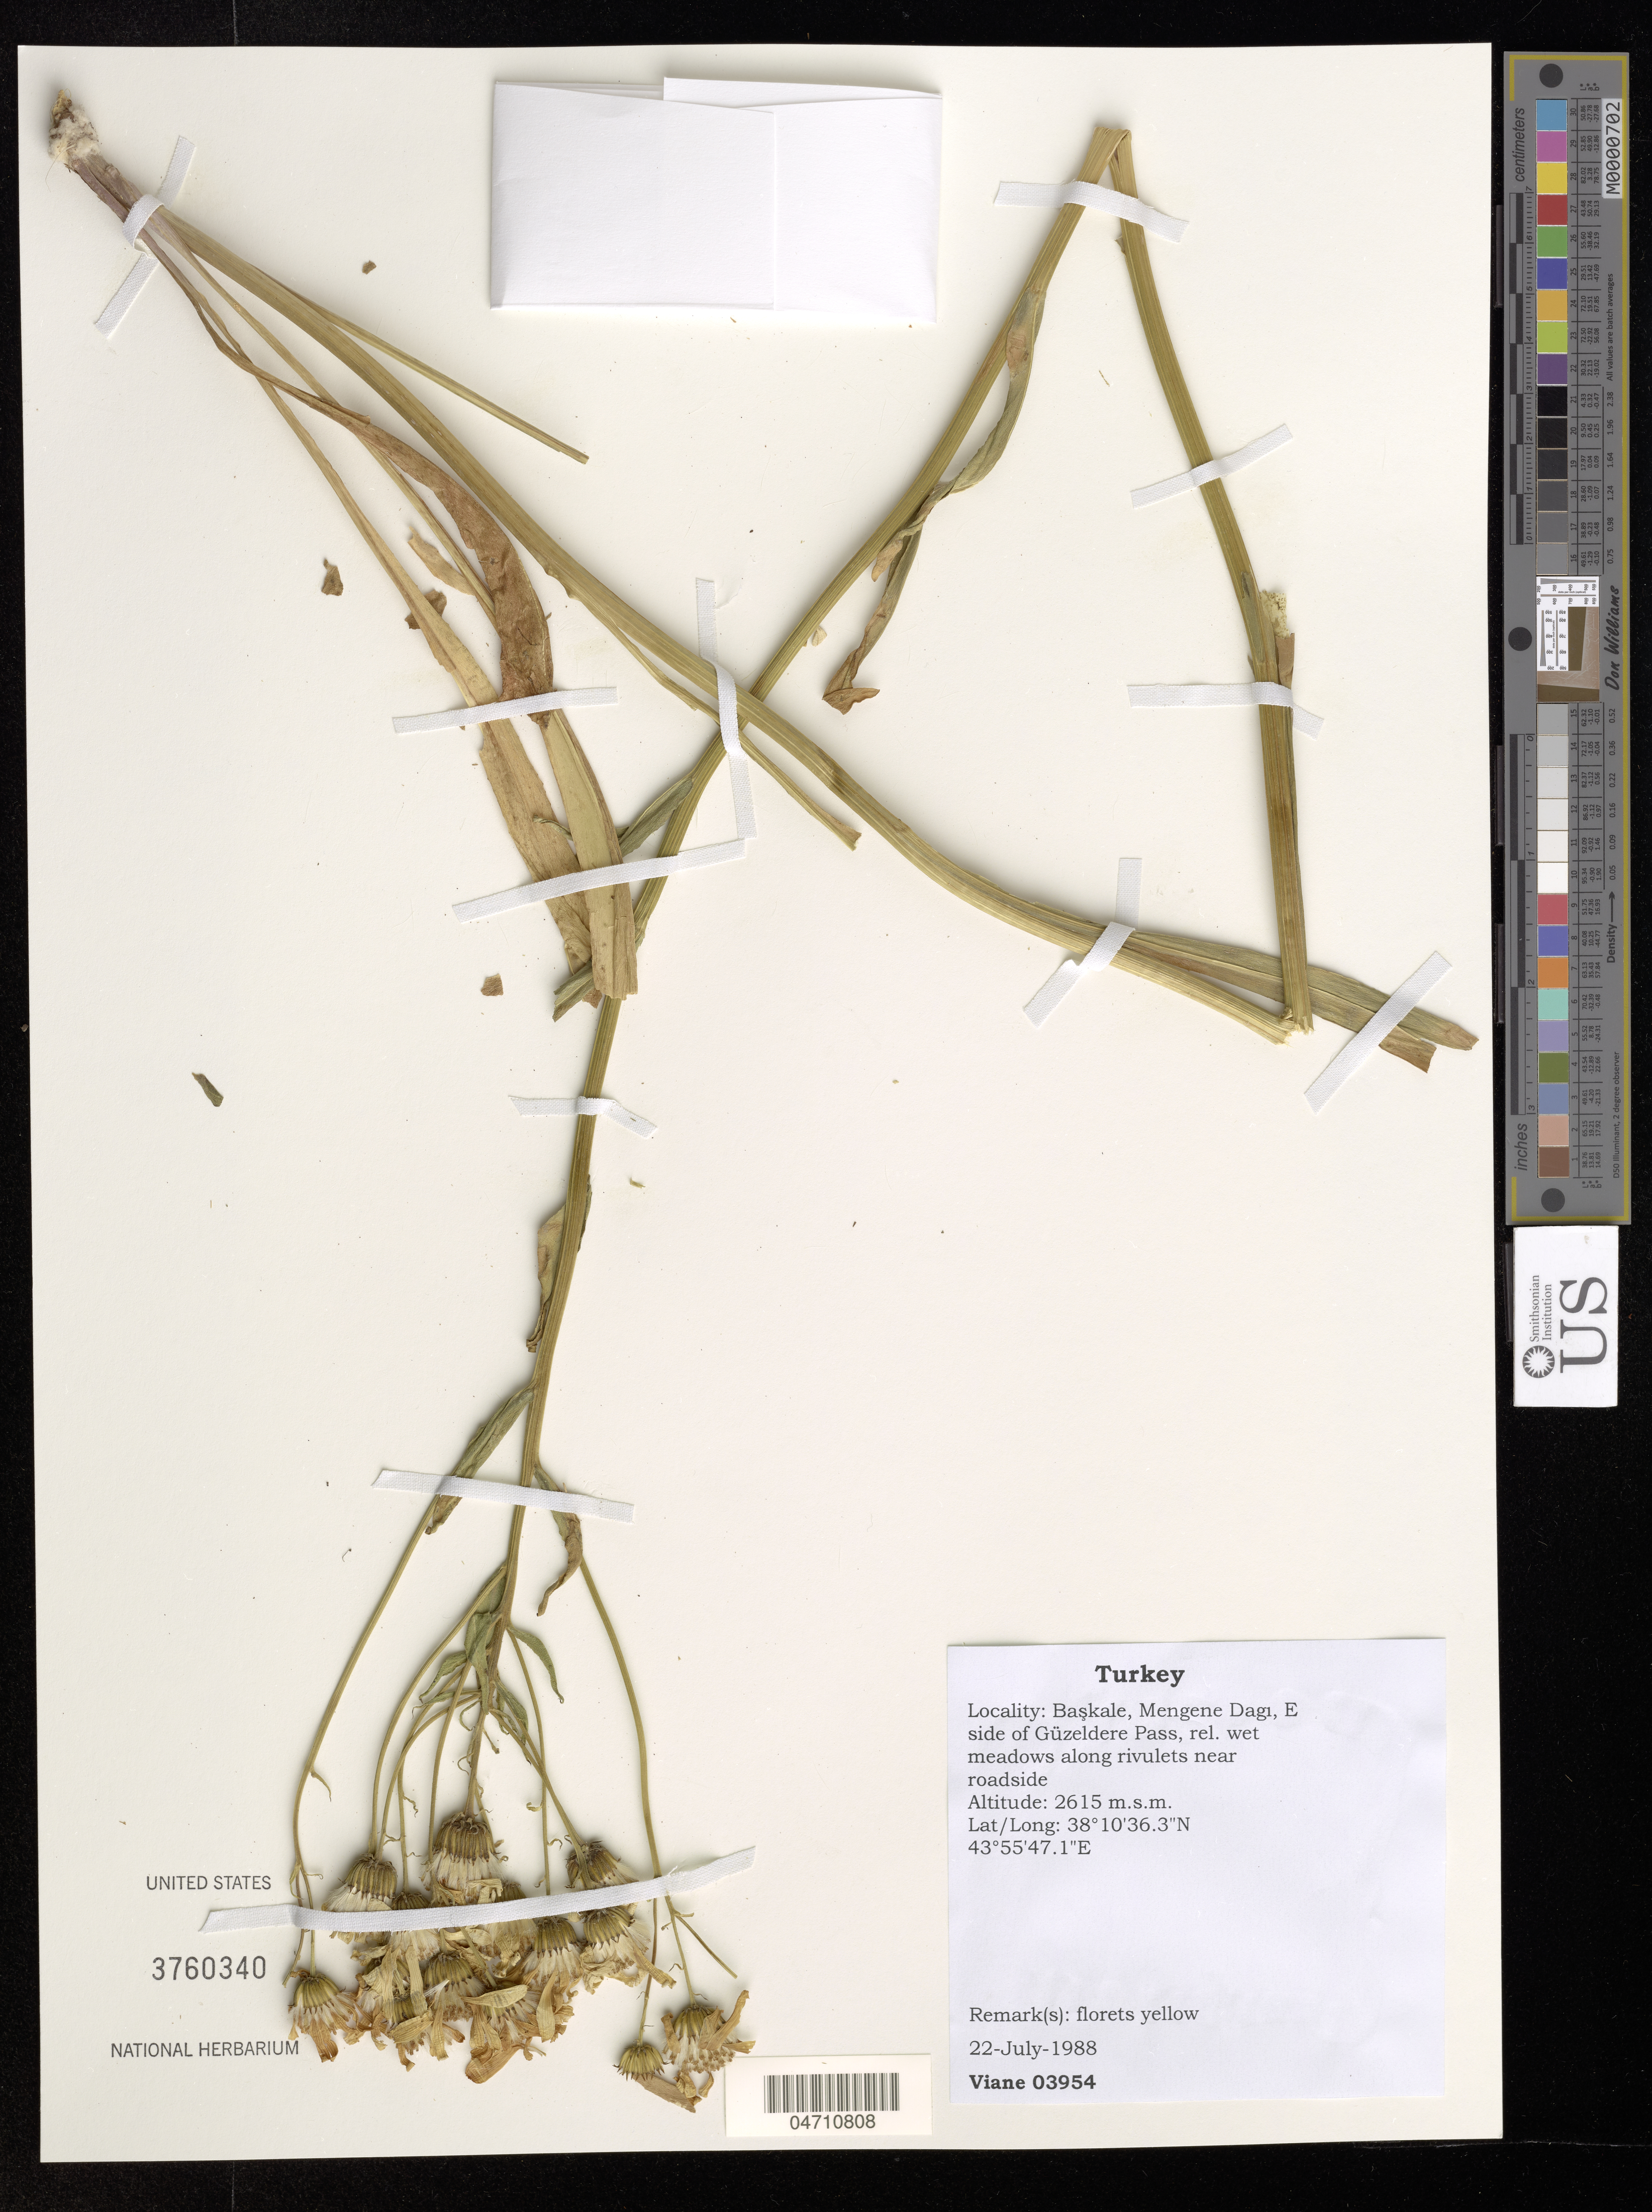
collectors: Viane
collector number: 03954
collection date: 1988-07-22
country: Turkey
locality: Başkale, Mengene Dagi, E side of Güzeldere Pass, rel. wet meadows along rivulets near roadside.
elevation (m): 2615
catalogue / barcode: US 3760340